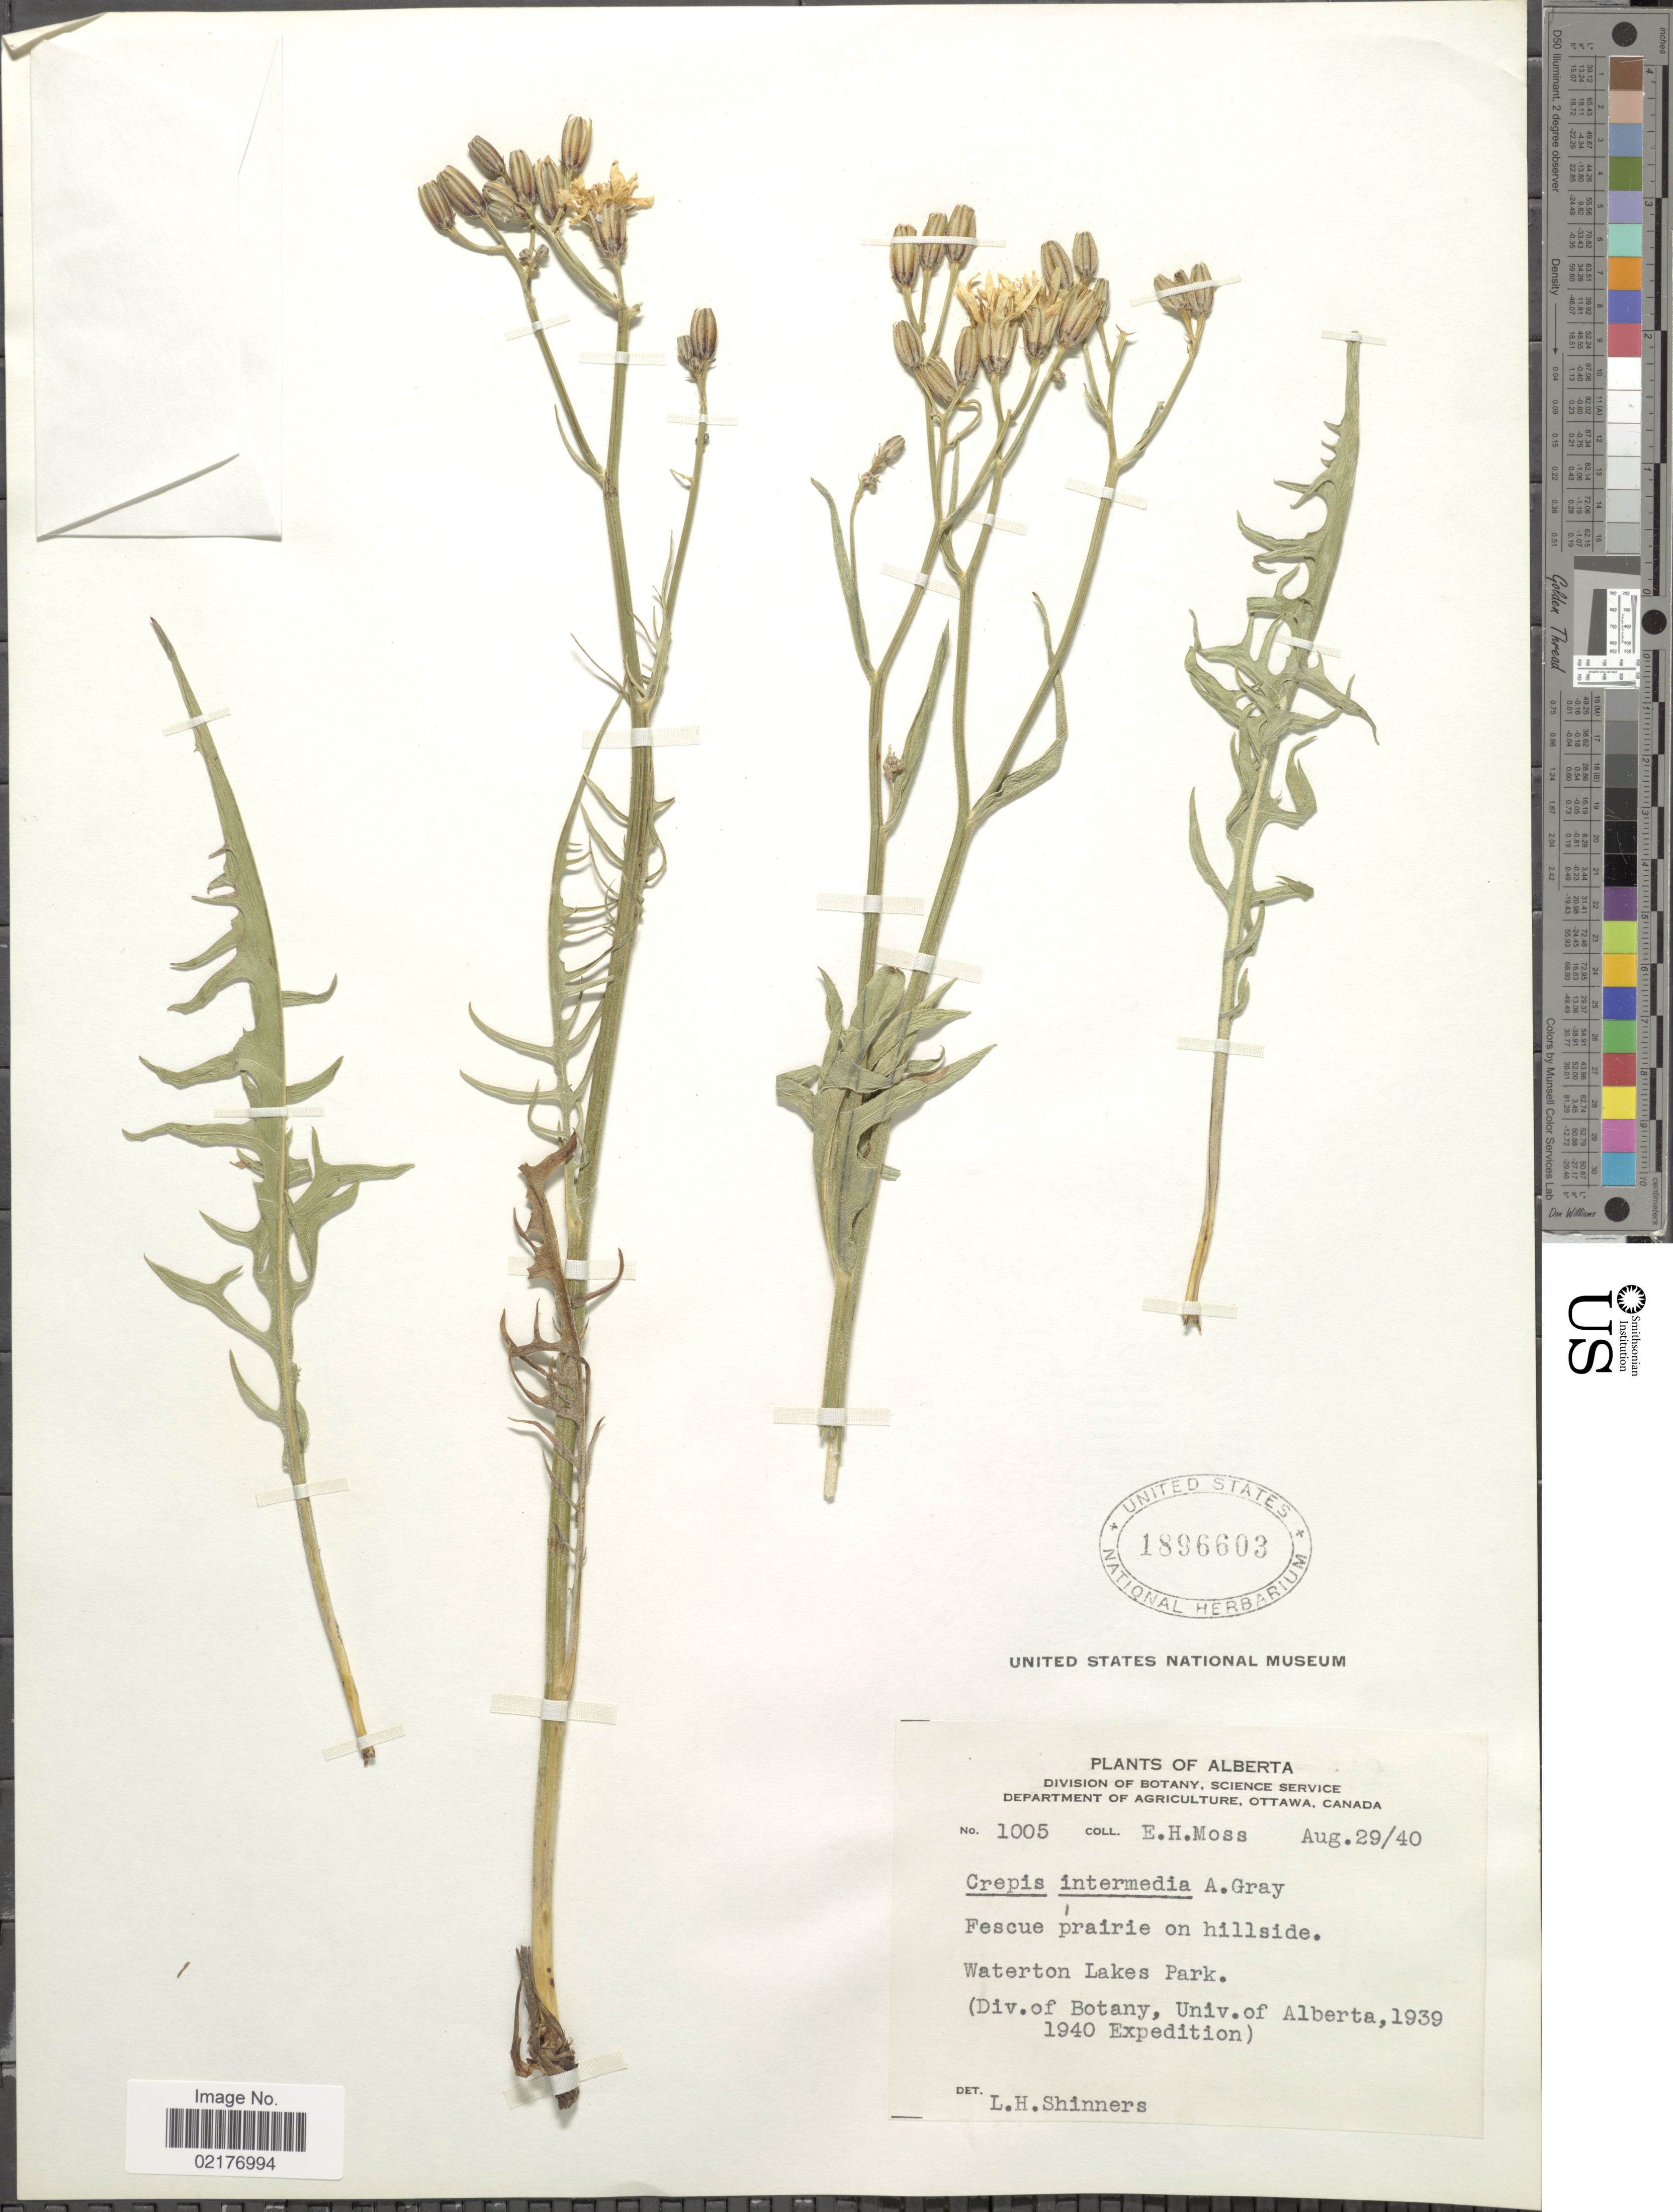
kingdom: Plantae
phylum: Tracheophyta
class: Magnoliopsida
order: Asterales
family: Asteraceae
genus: Crepis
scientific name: Crepis intermedia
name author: A. Gray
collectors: E. Moss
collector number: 1005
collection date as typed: Transcribed d/m/y: 29/8/40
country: Canada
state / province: Alberta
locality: Waterton Lakes Park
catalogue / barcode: US 1896603